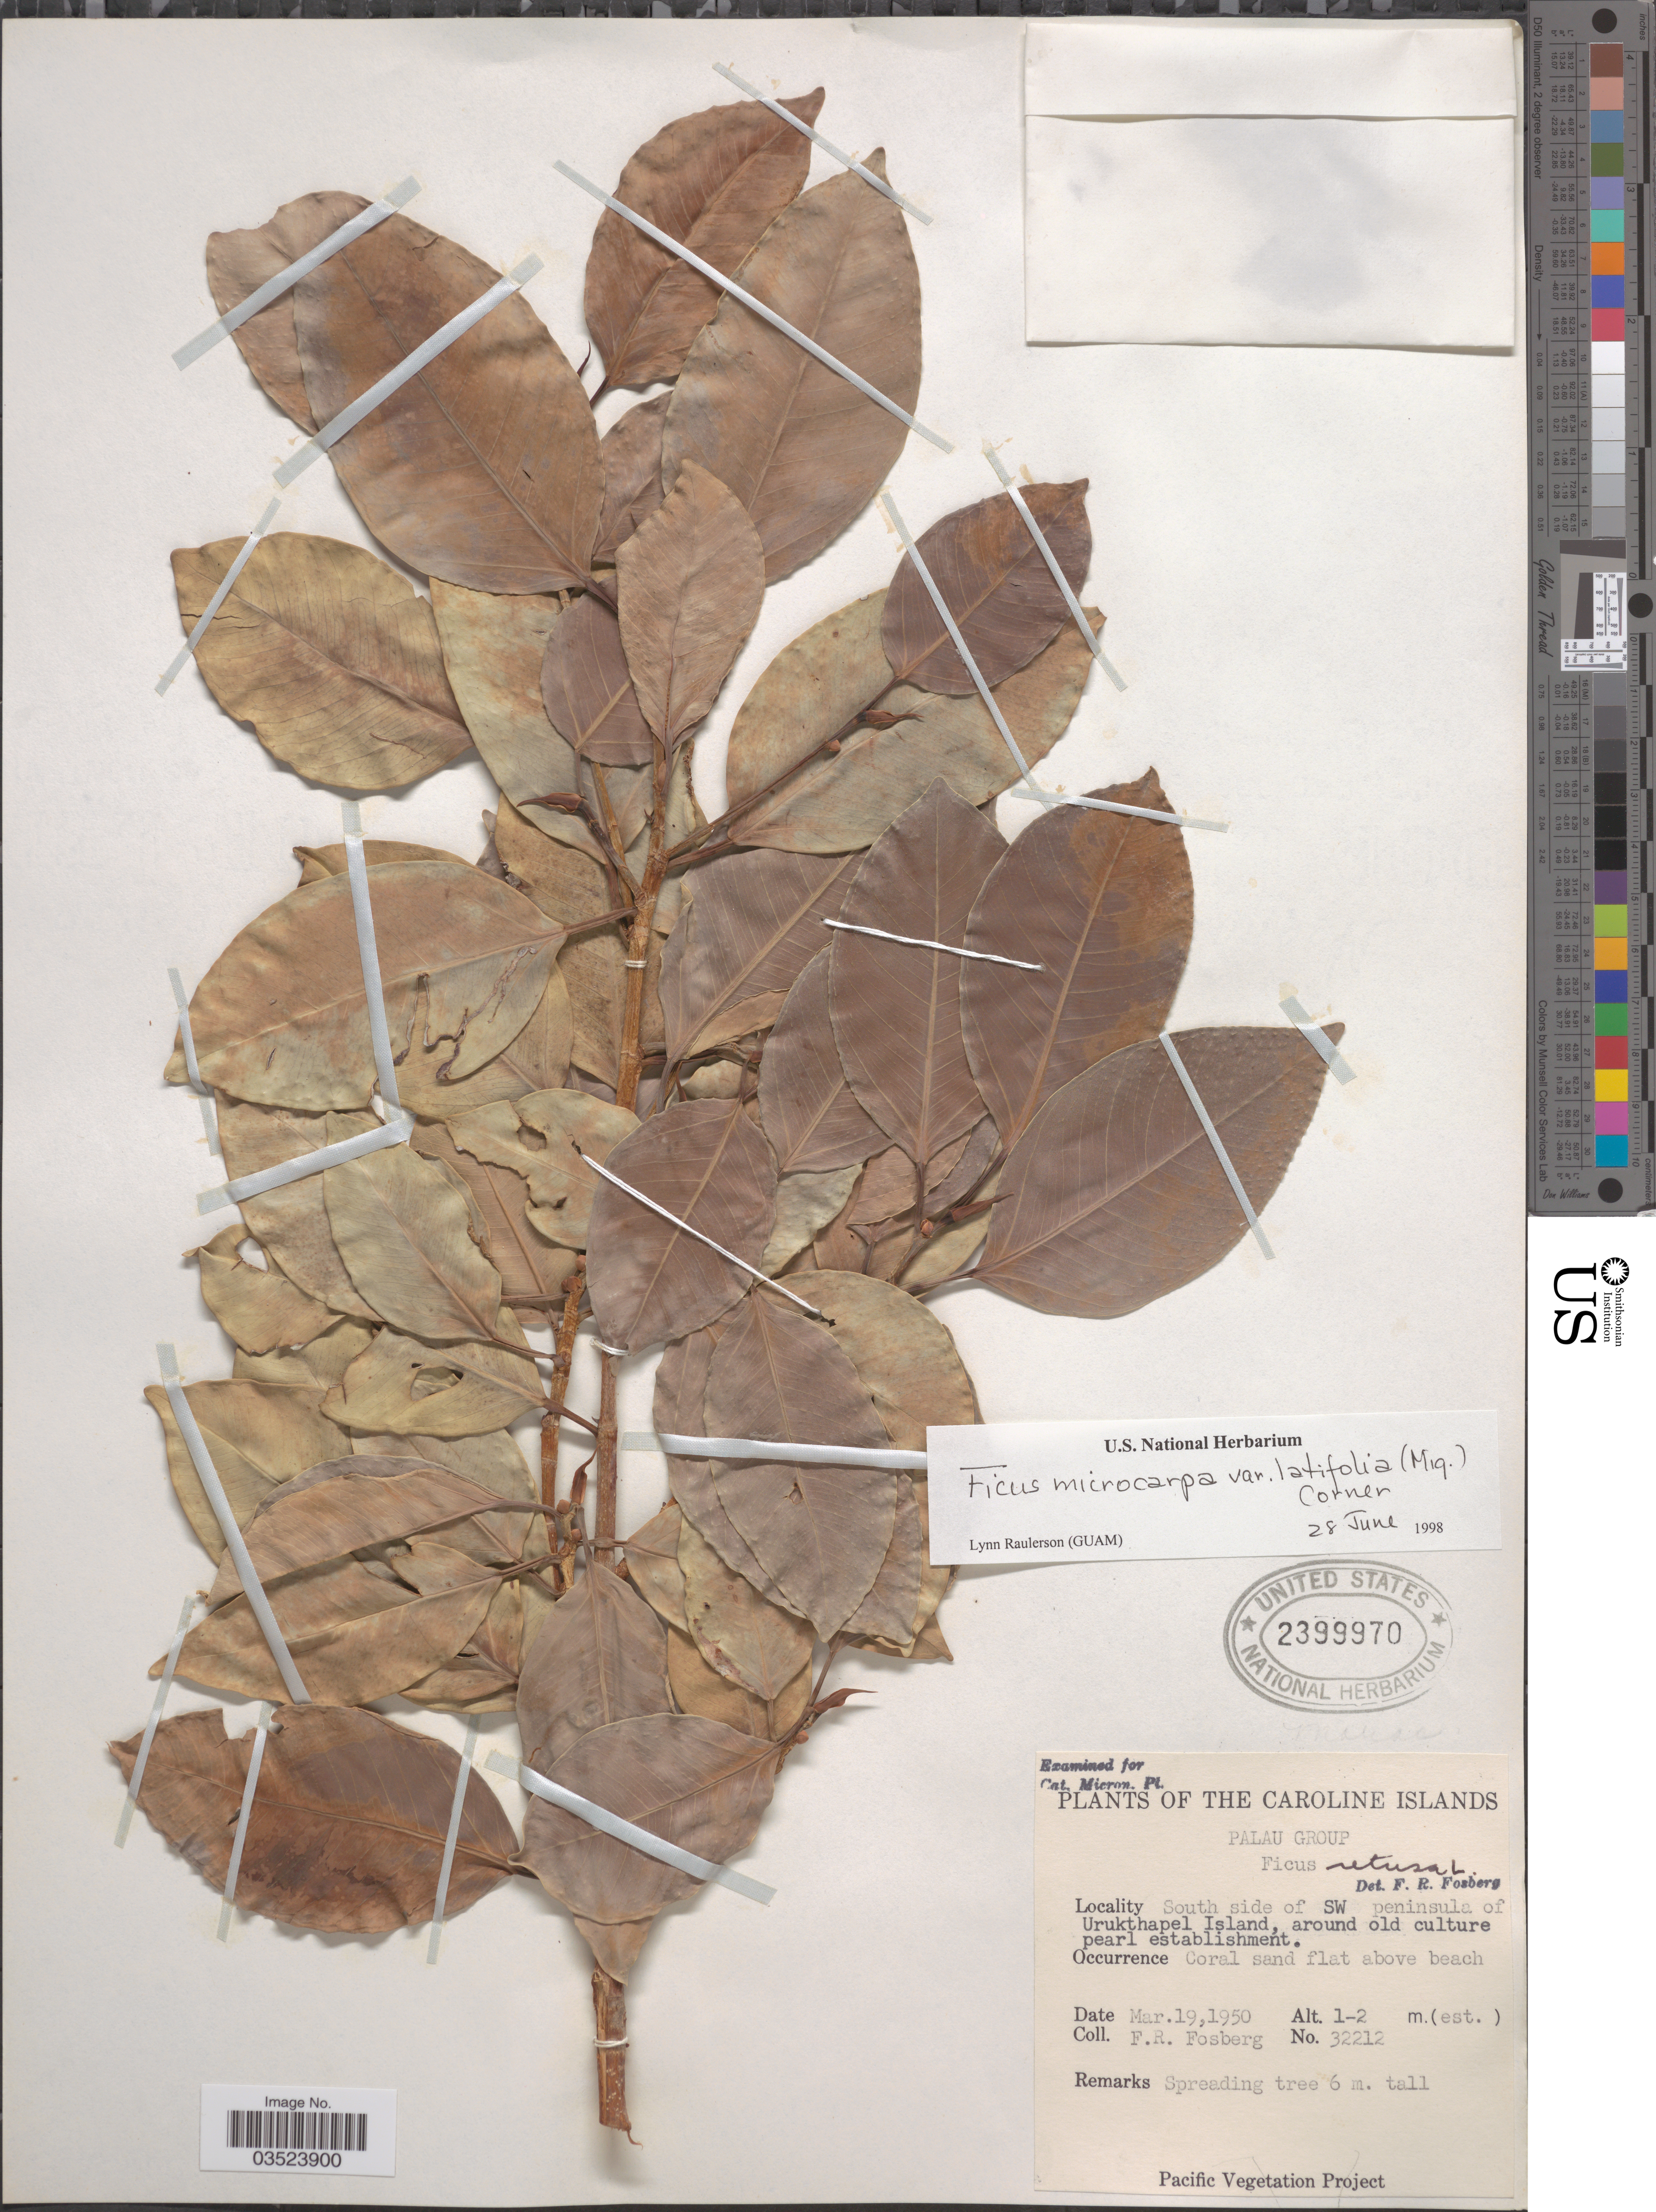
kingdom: Plantae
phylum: Tracheophyta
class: Magnoliopsida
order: Rosales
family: Moraceae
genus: Ficus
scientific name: Ficus microcarpa var. latifolia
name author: (Miq.) Corner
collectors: F. R. Fosberg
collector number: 32212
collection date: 1950-03-19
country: Palau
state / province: Koror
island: Ngeruktabel [Urukthapel]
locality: The Caroline Islands. Palau Group. South side of SW peninsula of Urukthapel Island.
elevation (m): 1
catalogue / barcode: US 2399970